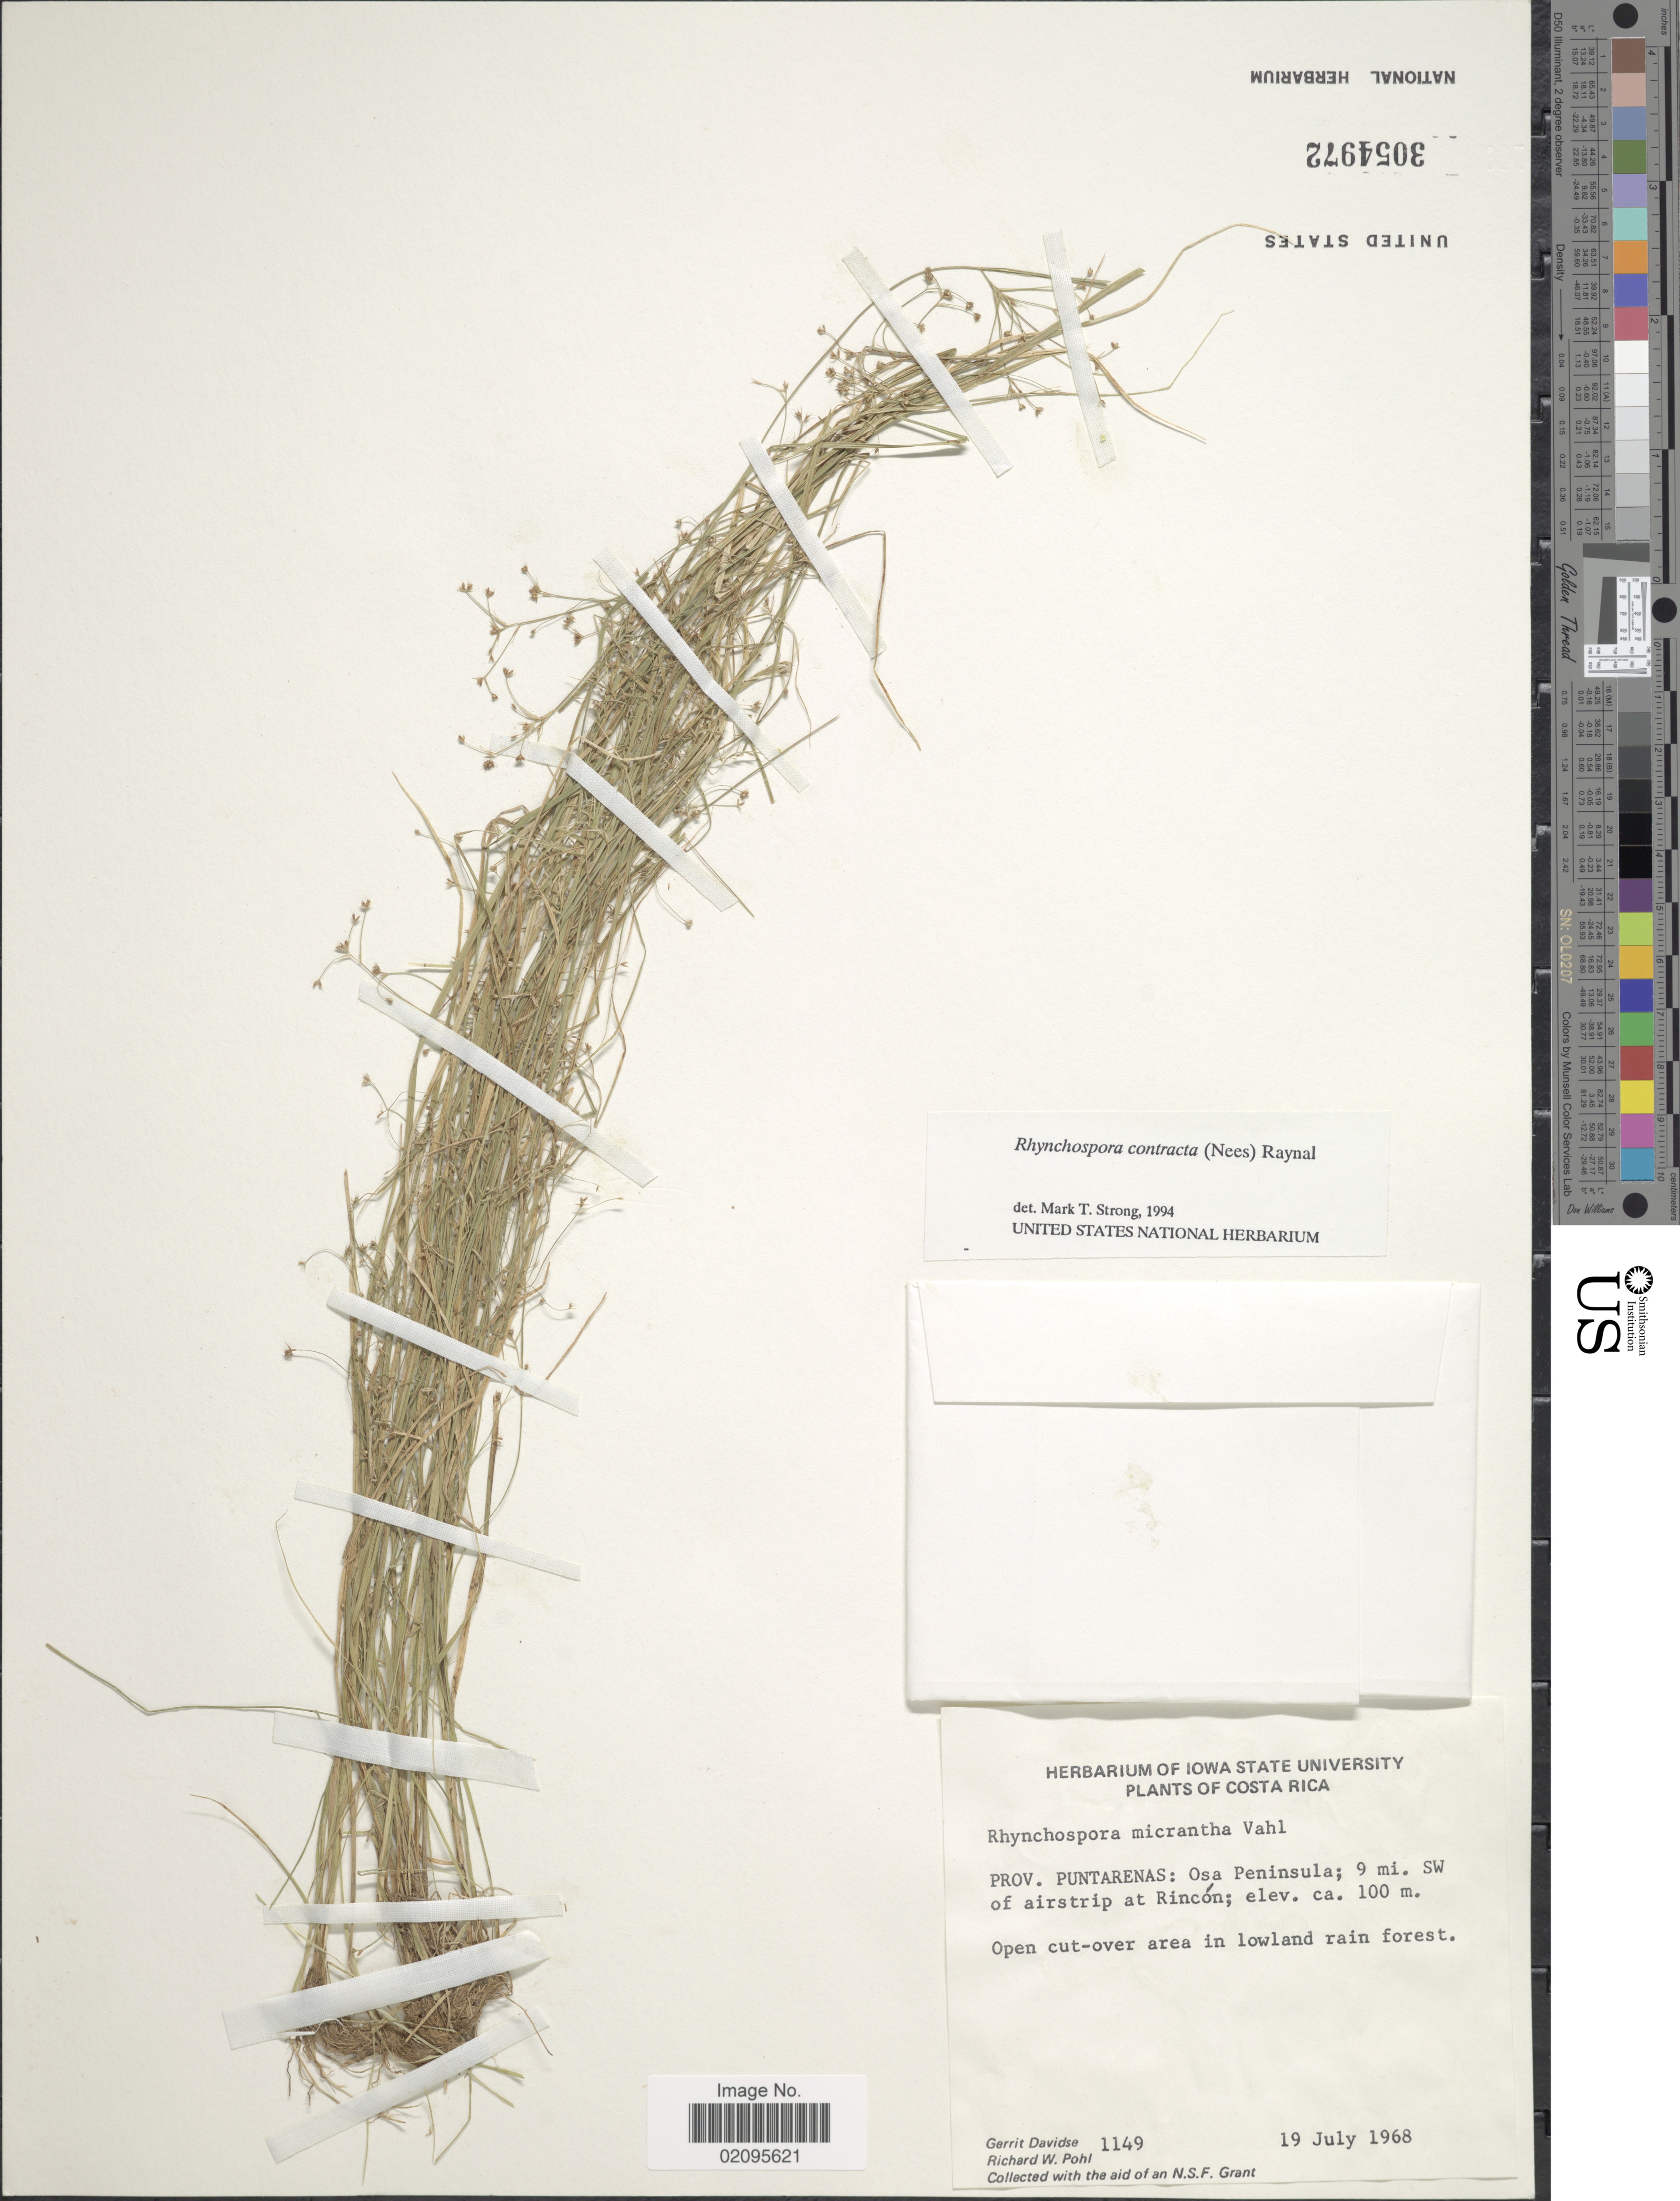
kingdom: Plantae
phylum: Tracheophyta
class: Liliopsida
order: Poales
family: Cyperaceae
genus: Rhynchospora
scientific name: Rhynchospora contracta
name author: (Nees) J. Raynal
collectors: G. Davidse & R. W. Pohl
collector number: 1149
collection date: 1968-07-19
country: Costa Rica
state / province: Puntarenas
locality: Osa Peninsula; 9 mi. SW of airstrip at Rincon.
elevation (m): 100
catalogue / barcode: US 3054972